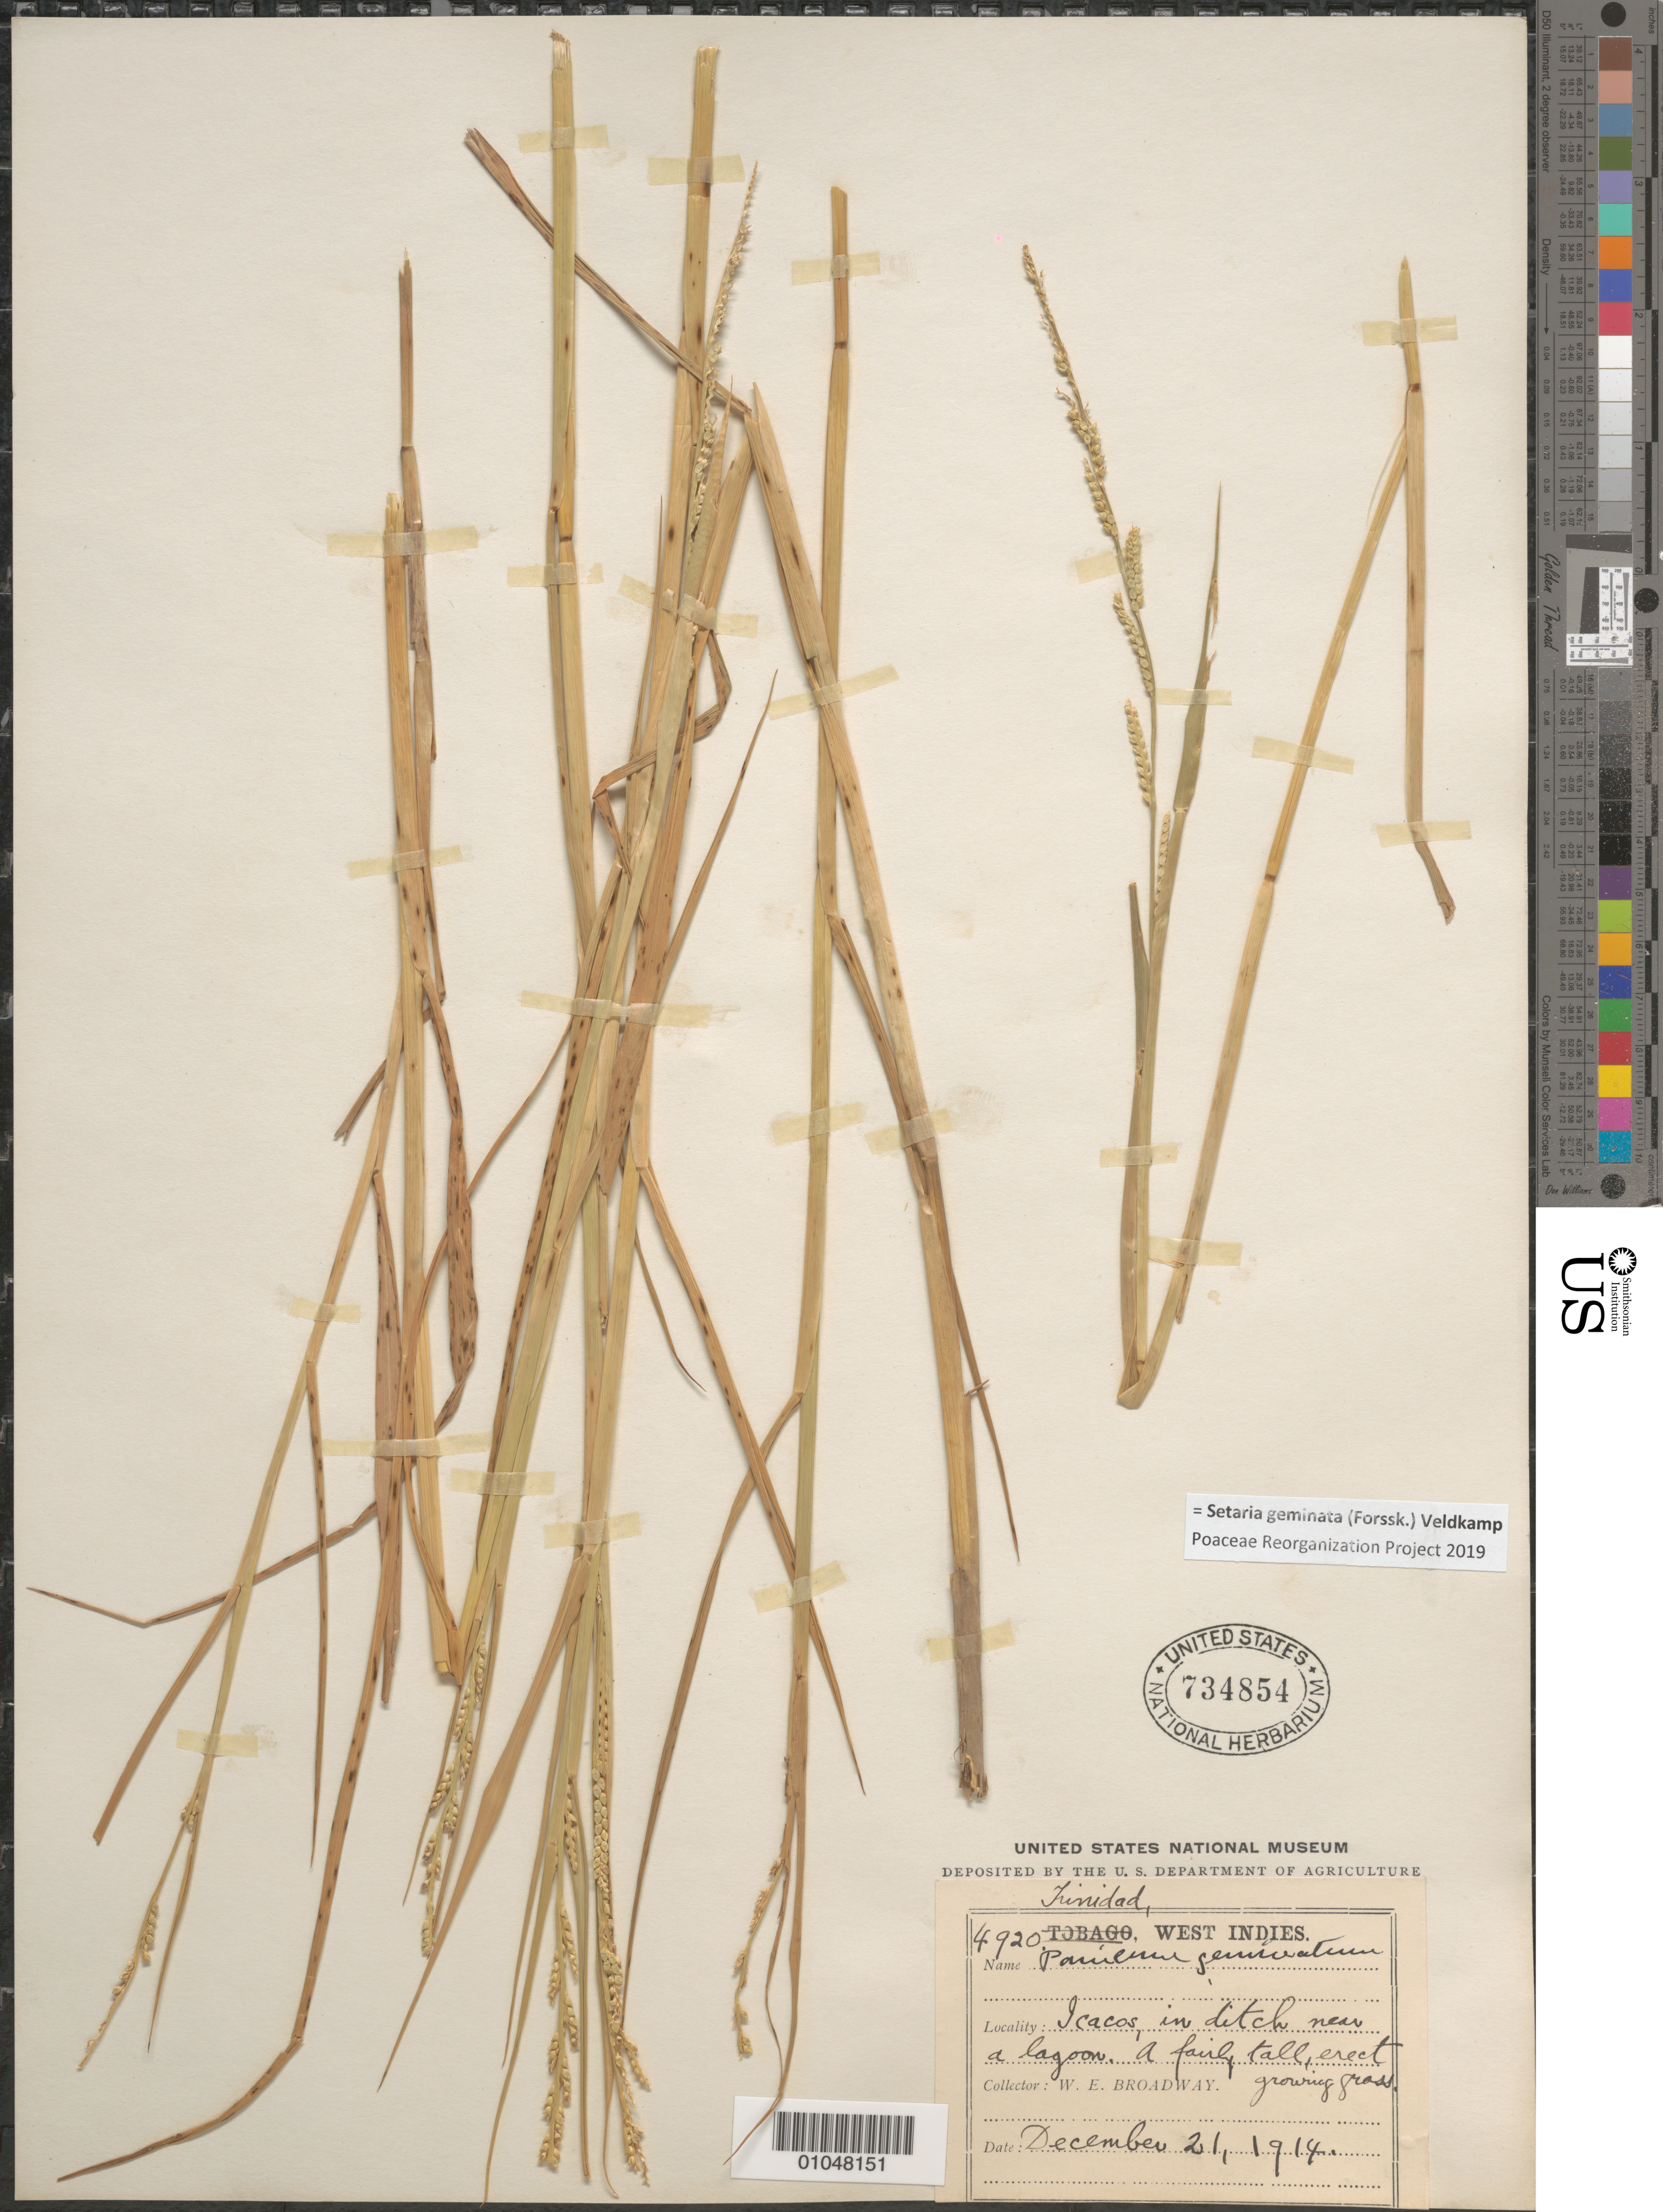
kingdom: Plantae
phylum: Tracheophyta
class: Liliopsida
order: Poales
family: Poaceae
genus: Panicum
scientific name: Panicum geminatum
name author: Forssk.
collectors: W. E. Broadway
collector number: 4920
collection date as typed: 21 Dec 1914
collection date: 1914-12-21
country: Trinidad and Tobago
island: Trinidad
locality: Icacos, in ditch near a lagoon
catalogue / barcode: US 734854